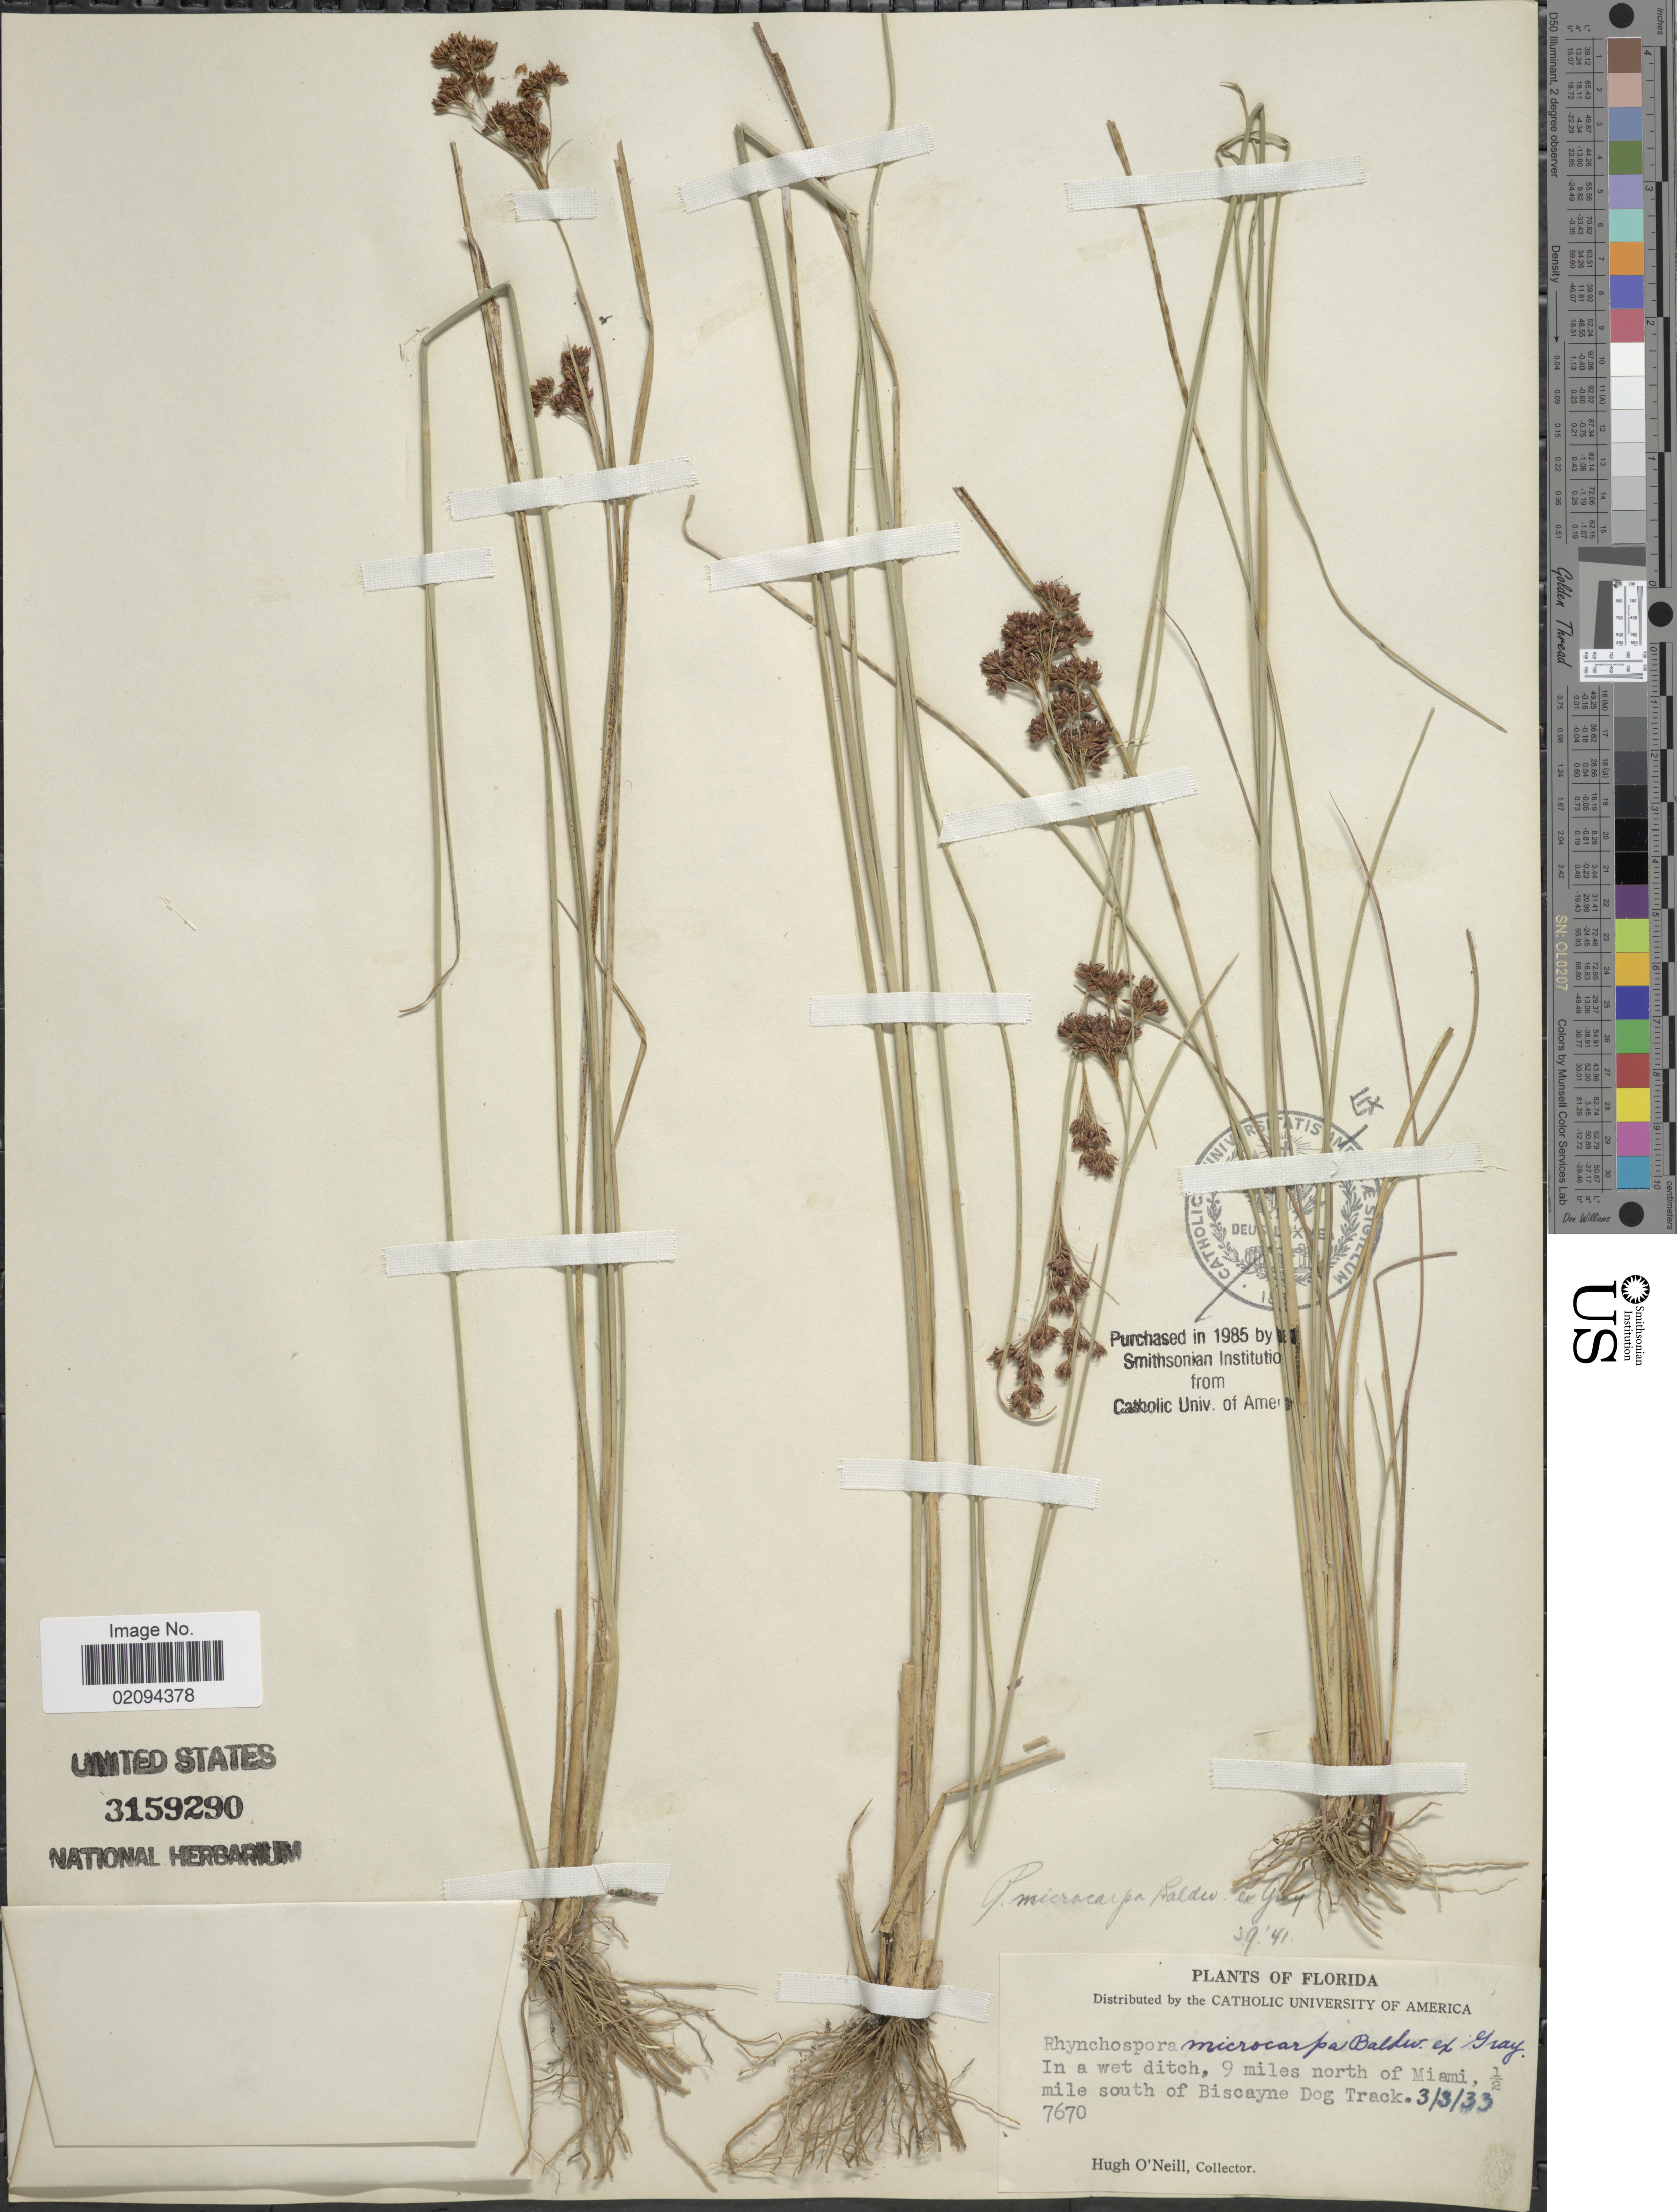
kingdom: Plantae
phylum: Tracheophyta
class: Liliopsida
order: Poales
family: Cyperaceae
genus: Rhynchospora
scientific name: Rhynchospora microcarpa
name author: Baldwin ex A. Gray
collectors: H. O'Neill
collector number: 7670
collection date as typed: Transcribed d/m/y: 3/3/33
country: United States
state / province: Florida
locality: In a wet ditch, 9 miles north of Miami. ½ mile south of Biscayne Dog Track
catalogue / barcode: US 3159290